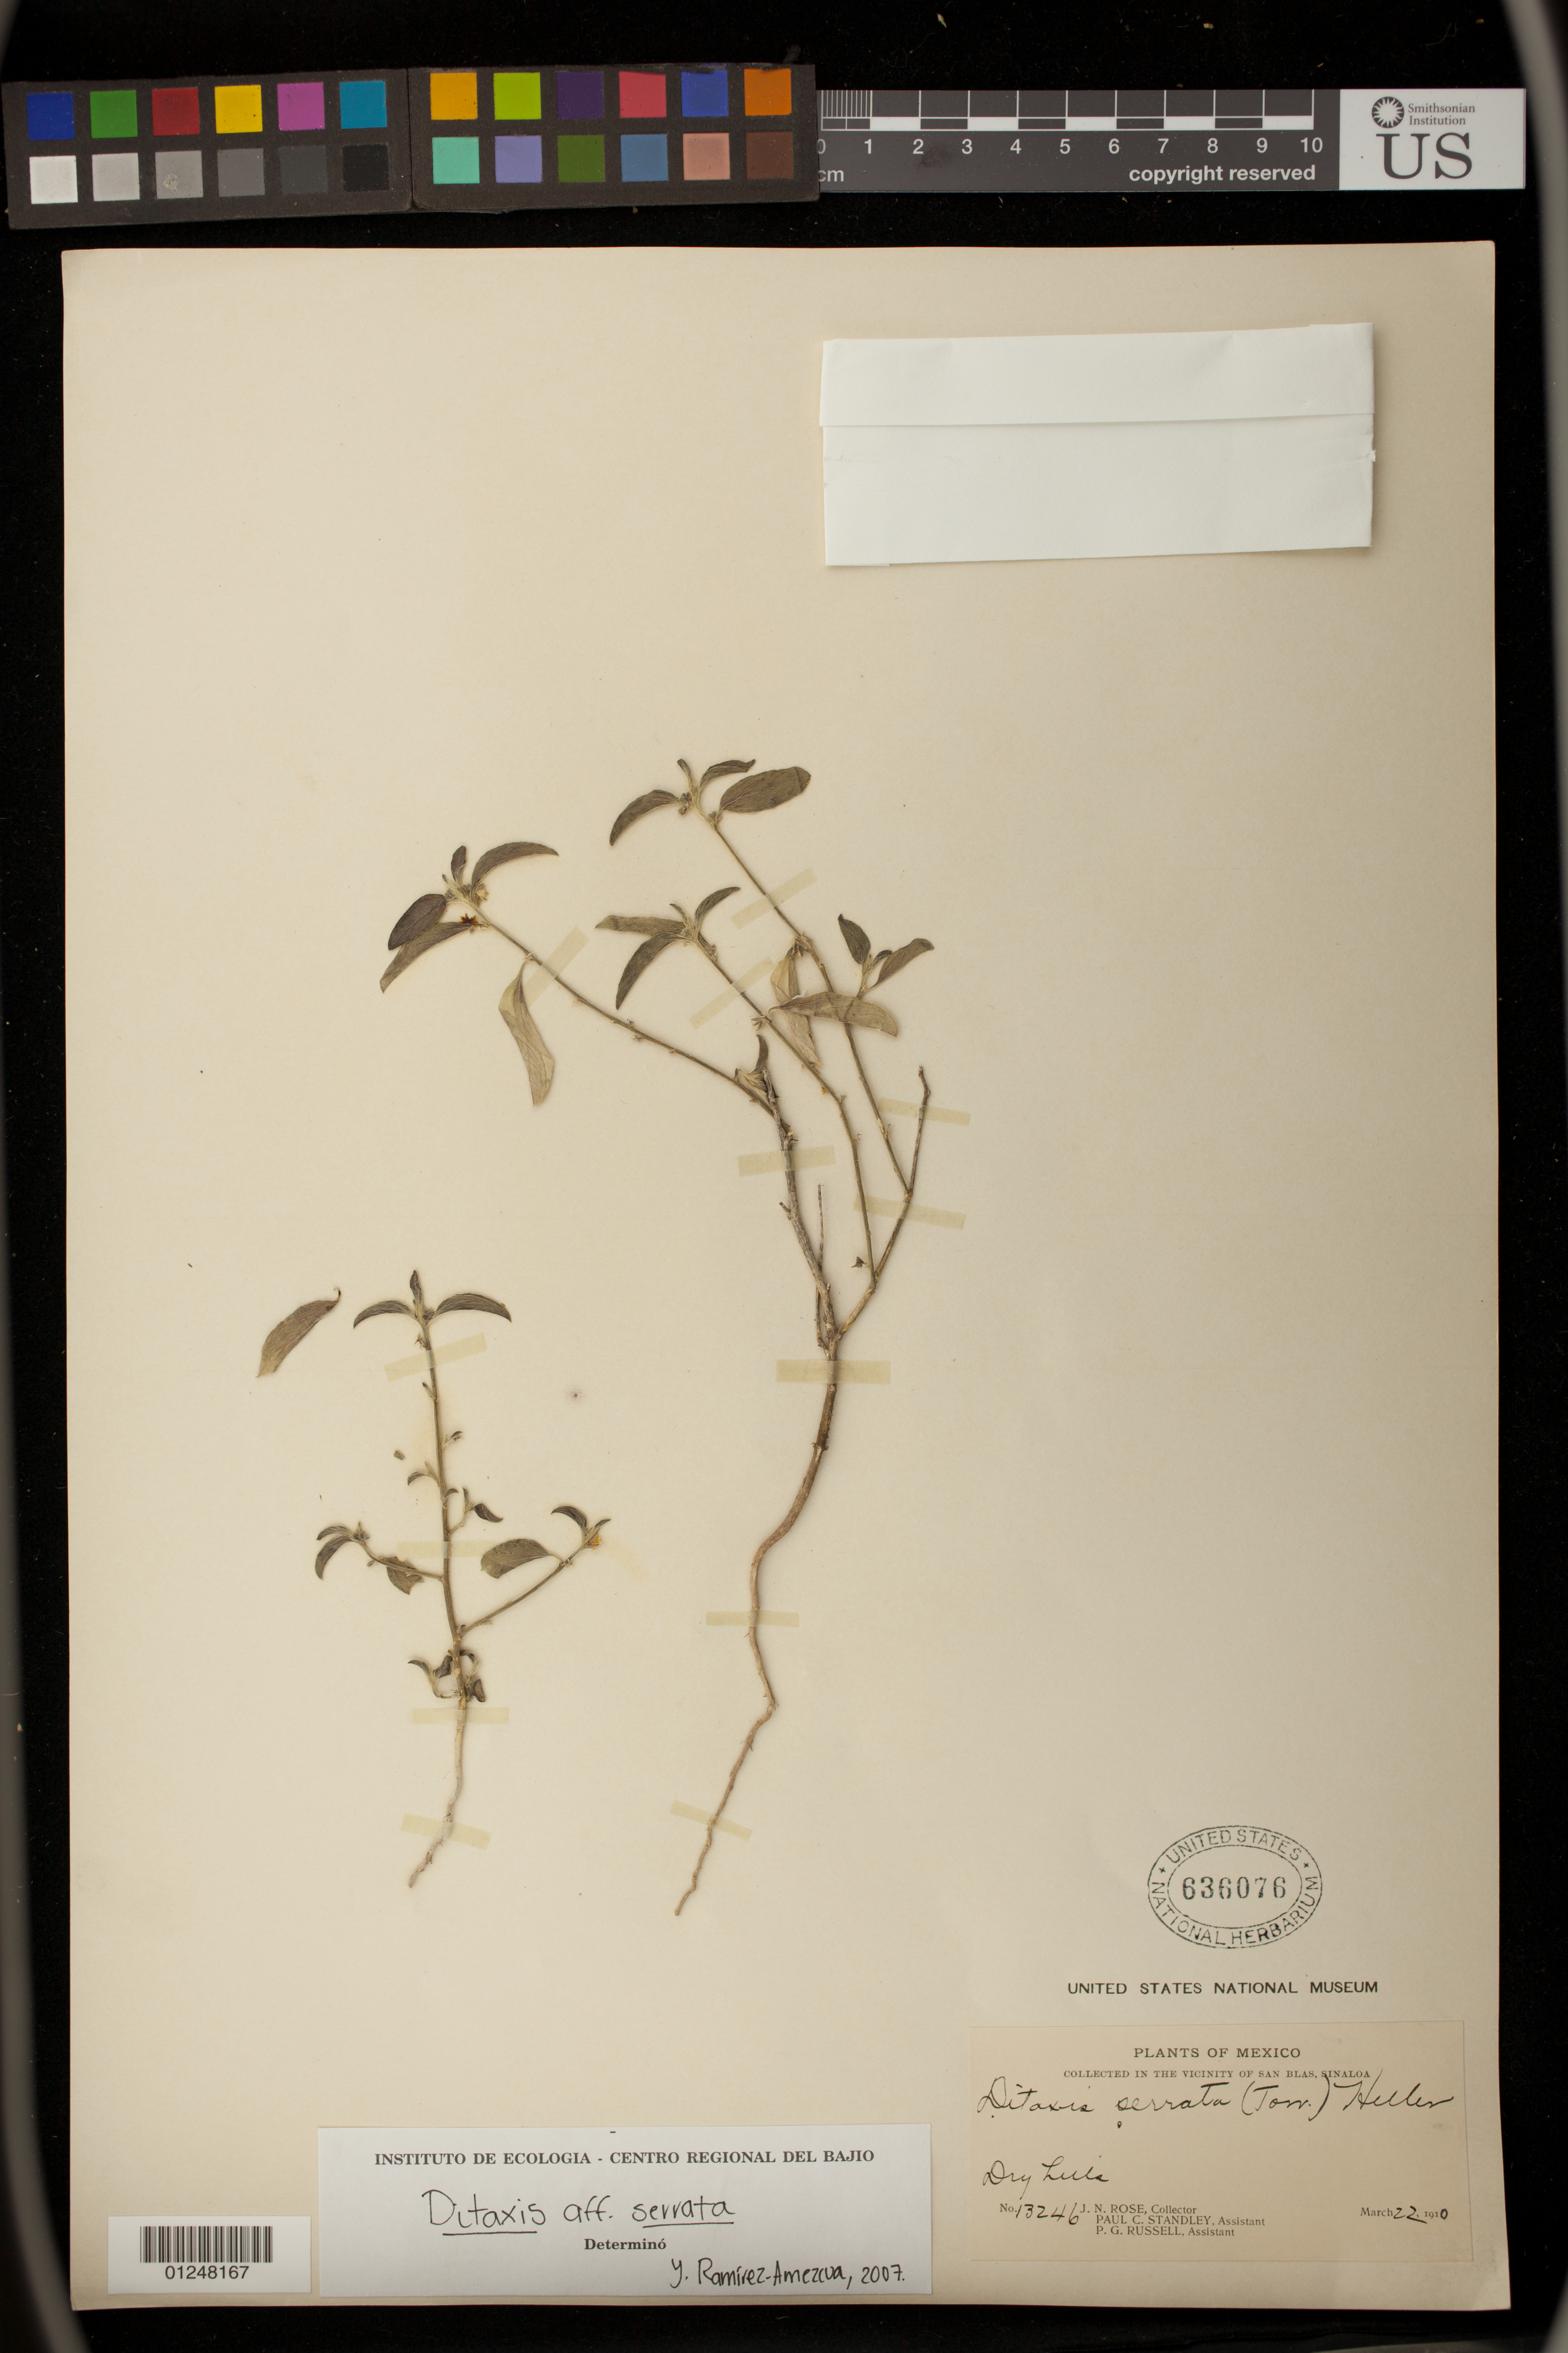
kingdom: Plantae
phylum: Tracheophyta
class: Magnoliopsida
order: Malpighiales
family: Euphorbiaceae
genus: Argythamnia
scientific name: Argythamnia serrata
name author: (Torr.) Müll. Arg.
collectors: J. N. Rose, P. C. Standley & P. G. Russell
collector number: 13246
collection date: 1910-03-22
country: Mexico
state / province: Sinaloa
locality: Vicinity of San Blas, Sinaloa.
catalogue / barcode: US 636076